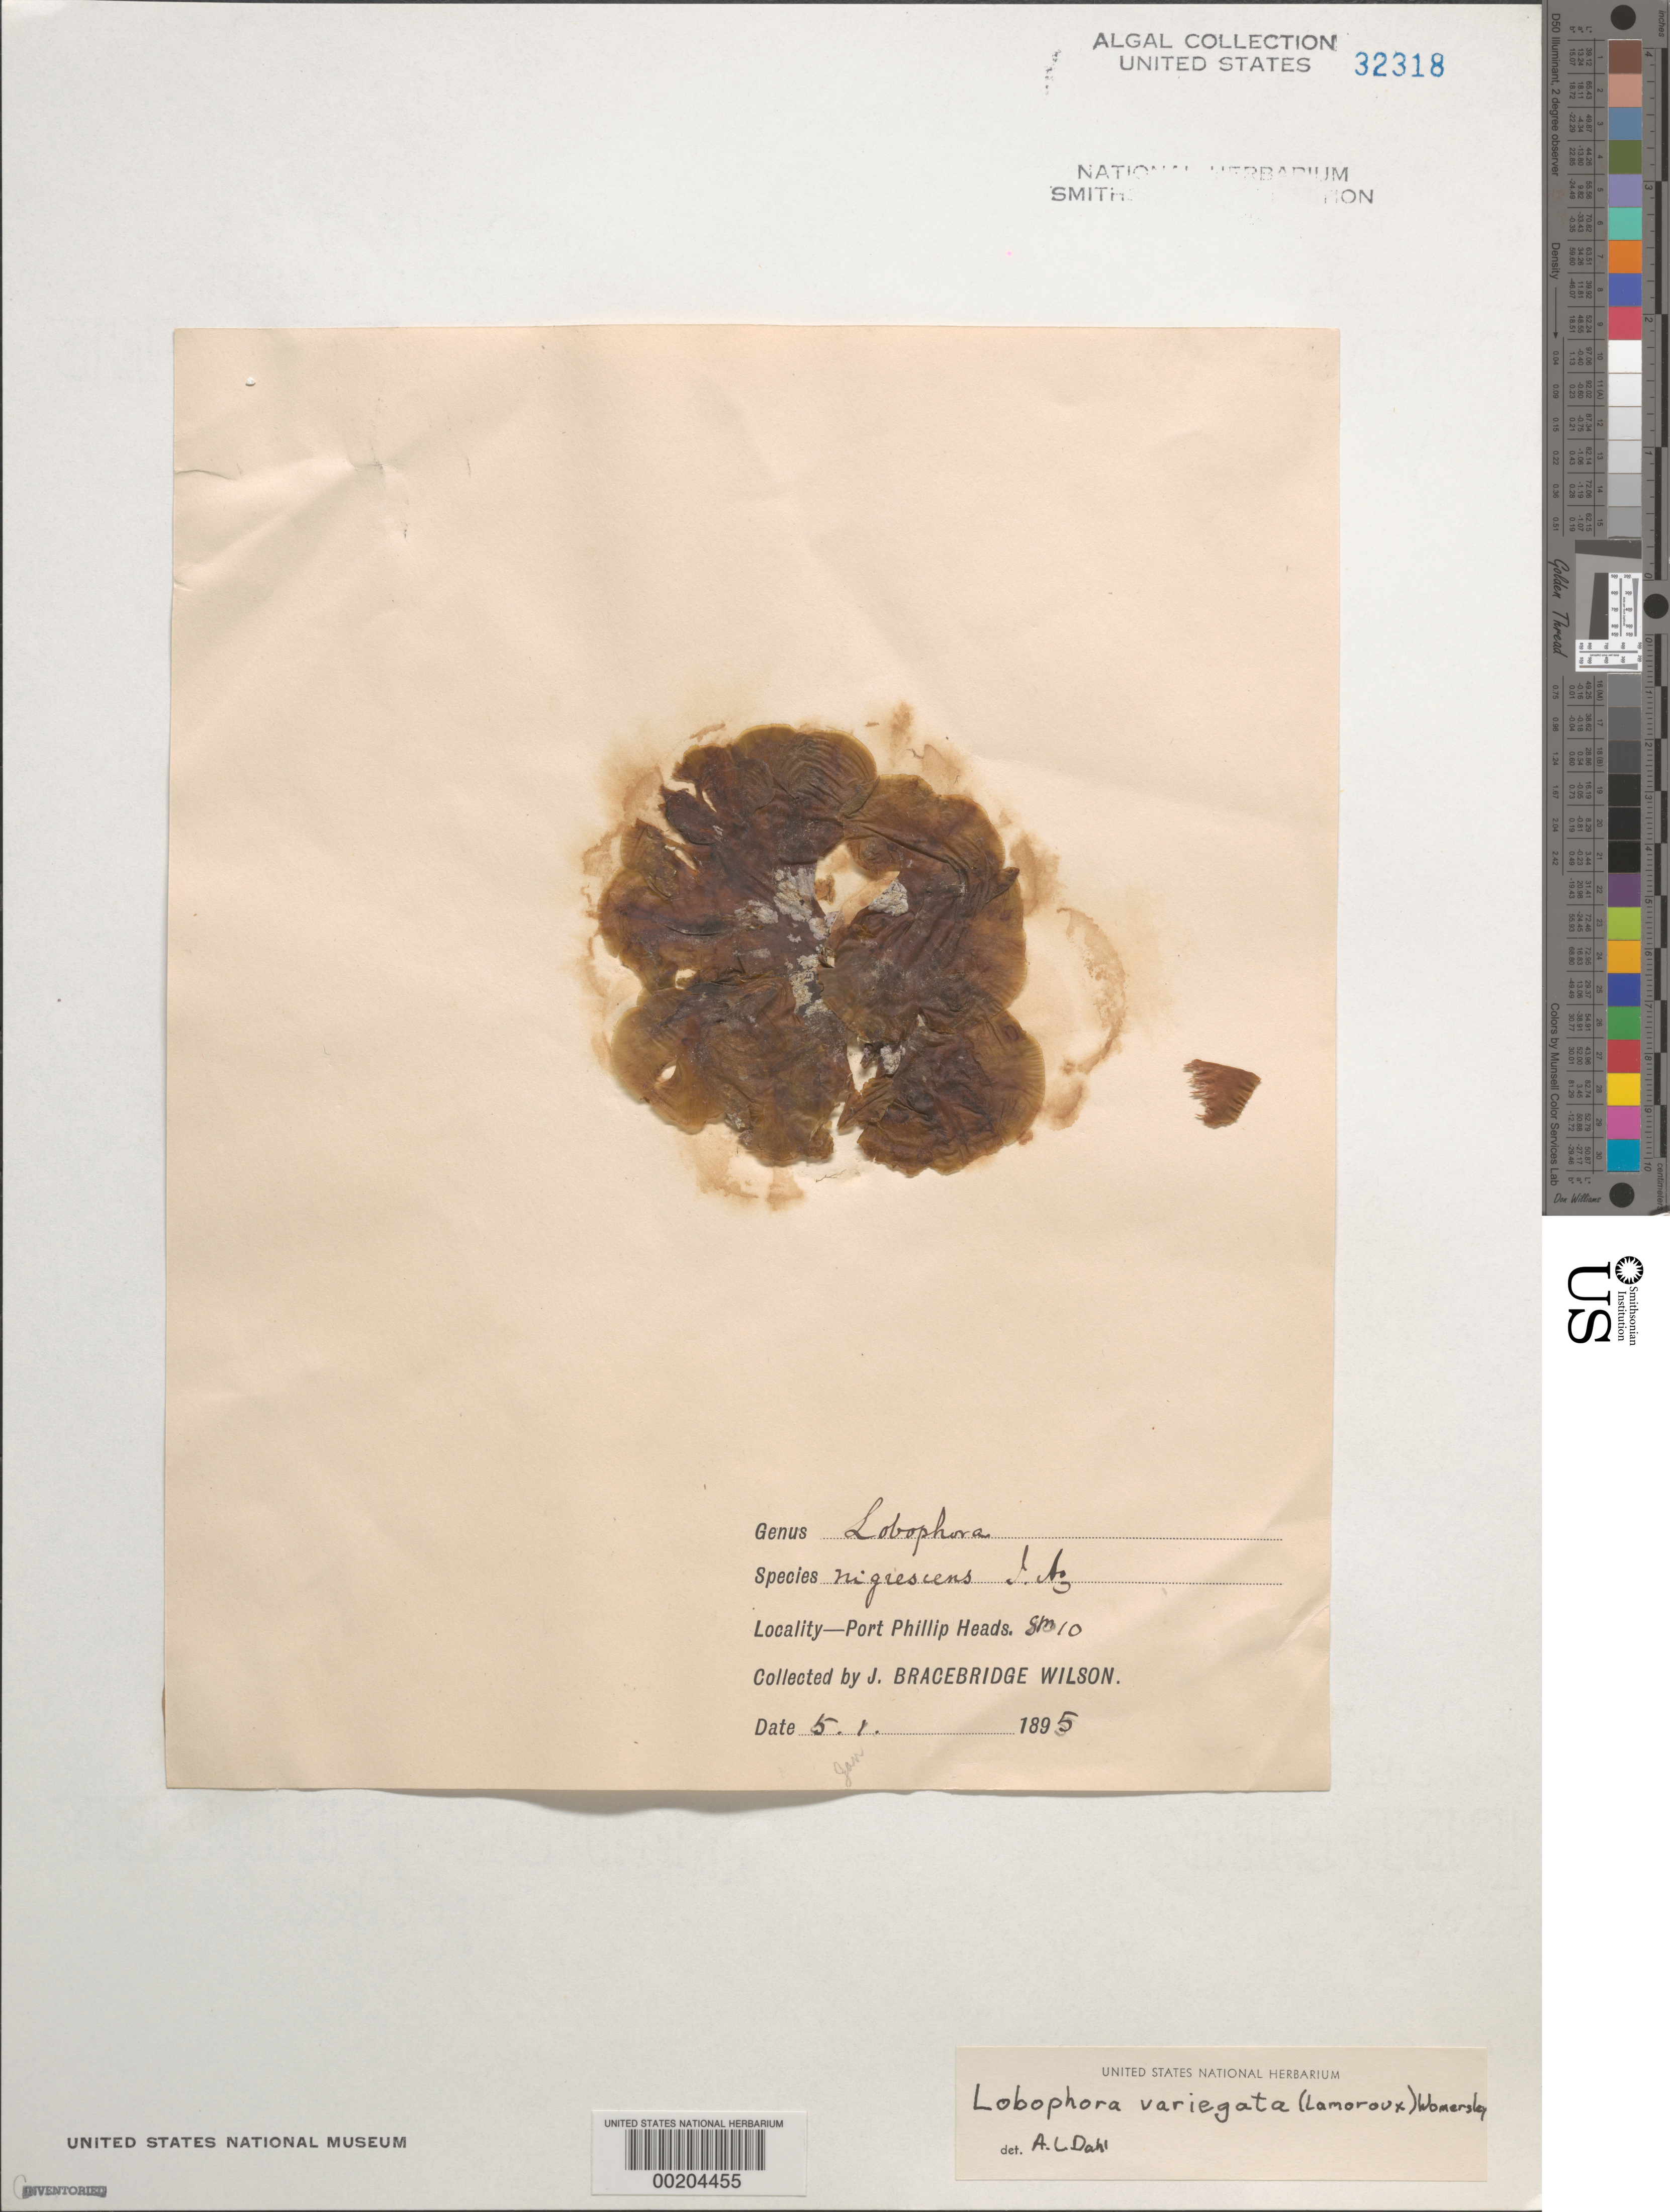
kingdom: Chromista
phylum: Ochrophyta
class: Phaeophyceae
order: Dictyotales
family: Dictyotaceae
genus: Lobophora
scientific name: Lobophora variegata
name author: (J.V.Lamouroux) Womersley & E.C. Oliveira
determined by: Dahl, A. E.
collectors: J. B. Wilson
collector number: Station 10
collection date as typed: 05 Jan 1895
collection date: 1895-01-05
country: Australia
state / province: Victoria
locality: Port Phillip Heads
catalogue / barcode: US 32318